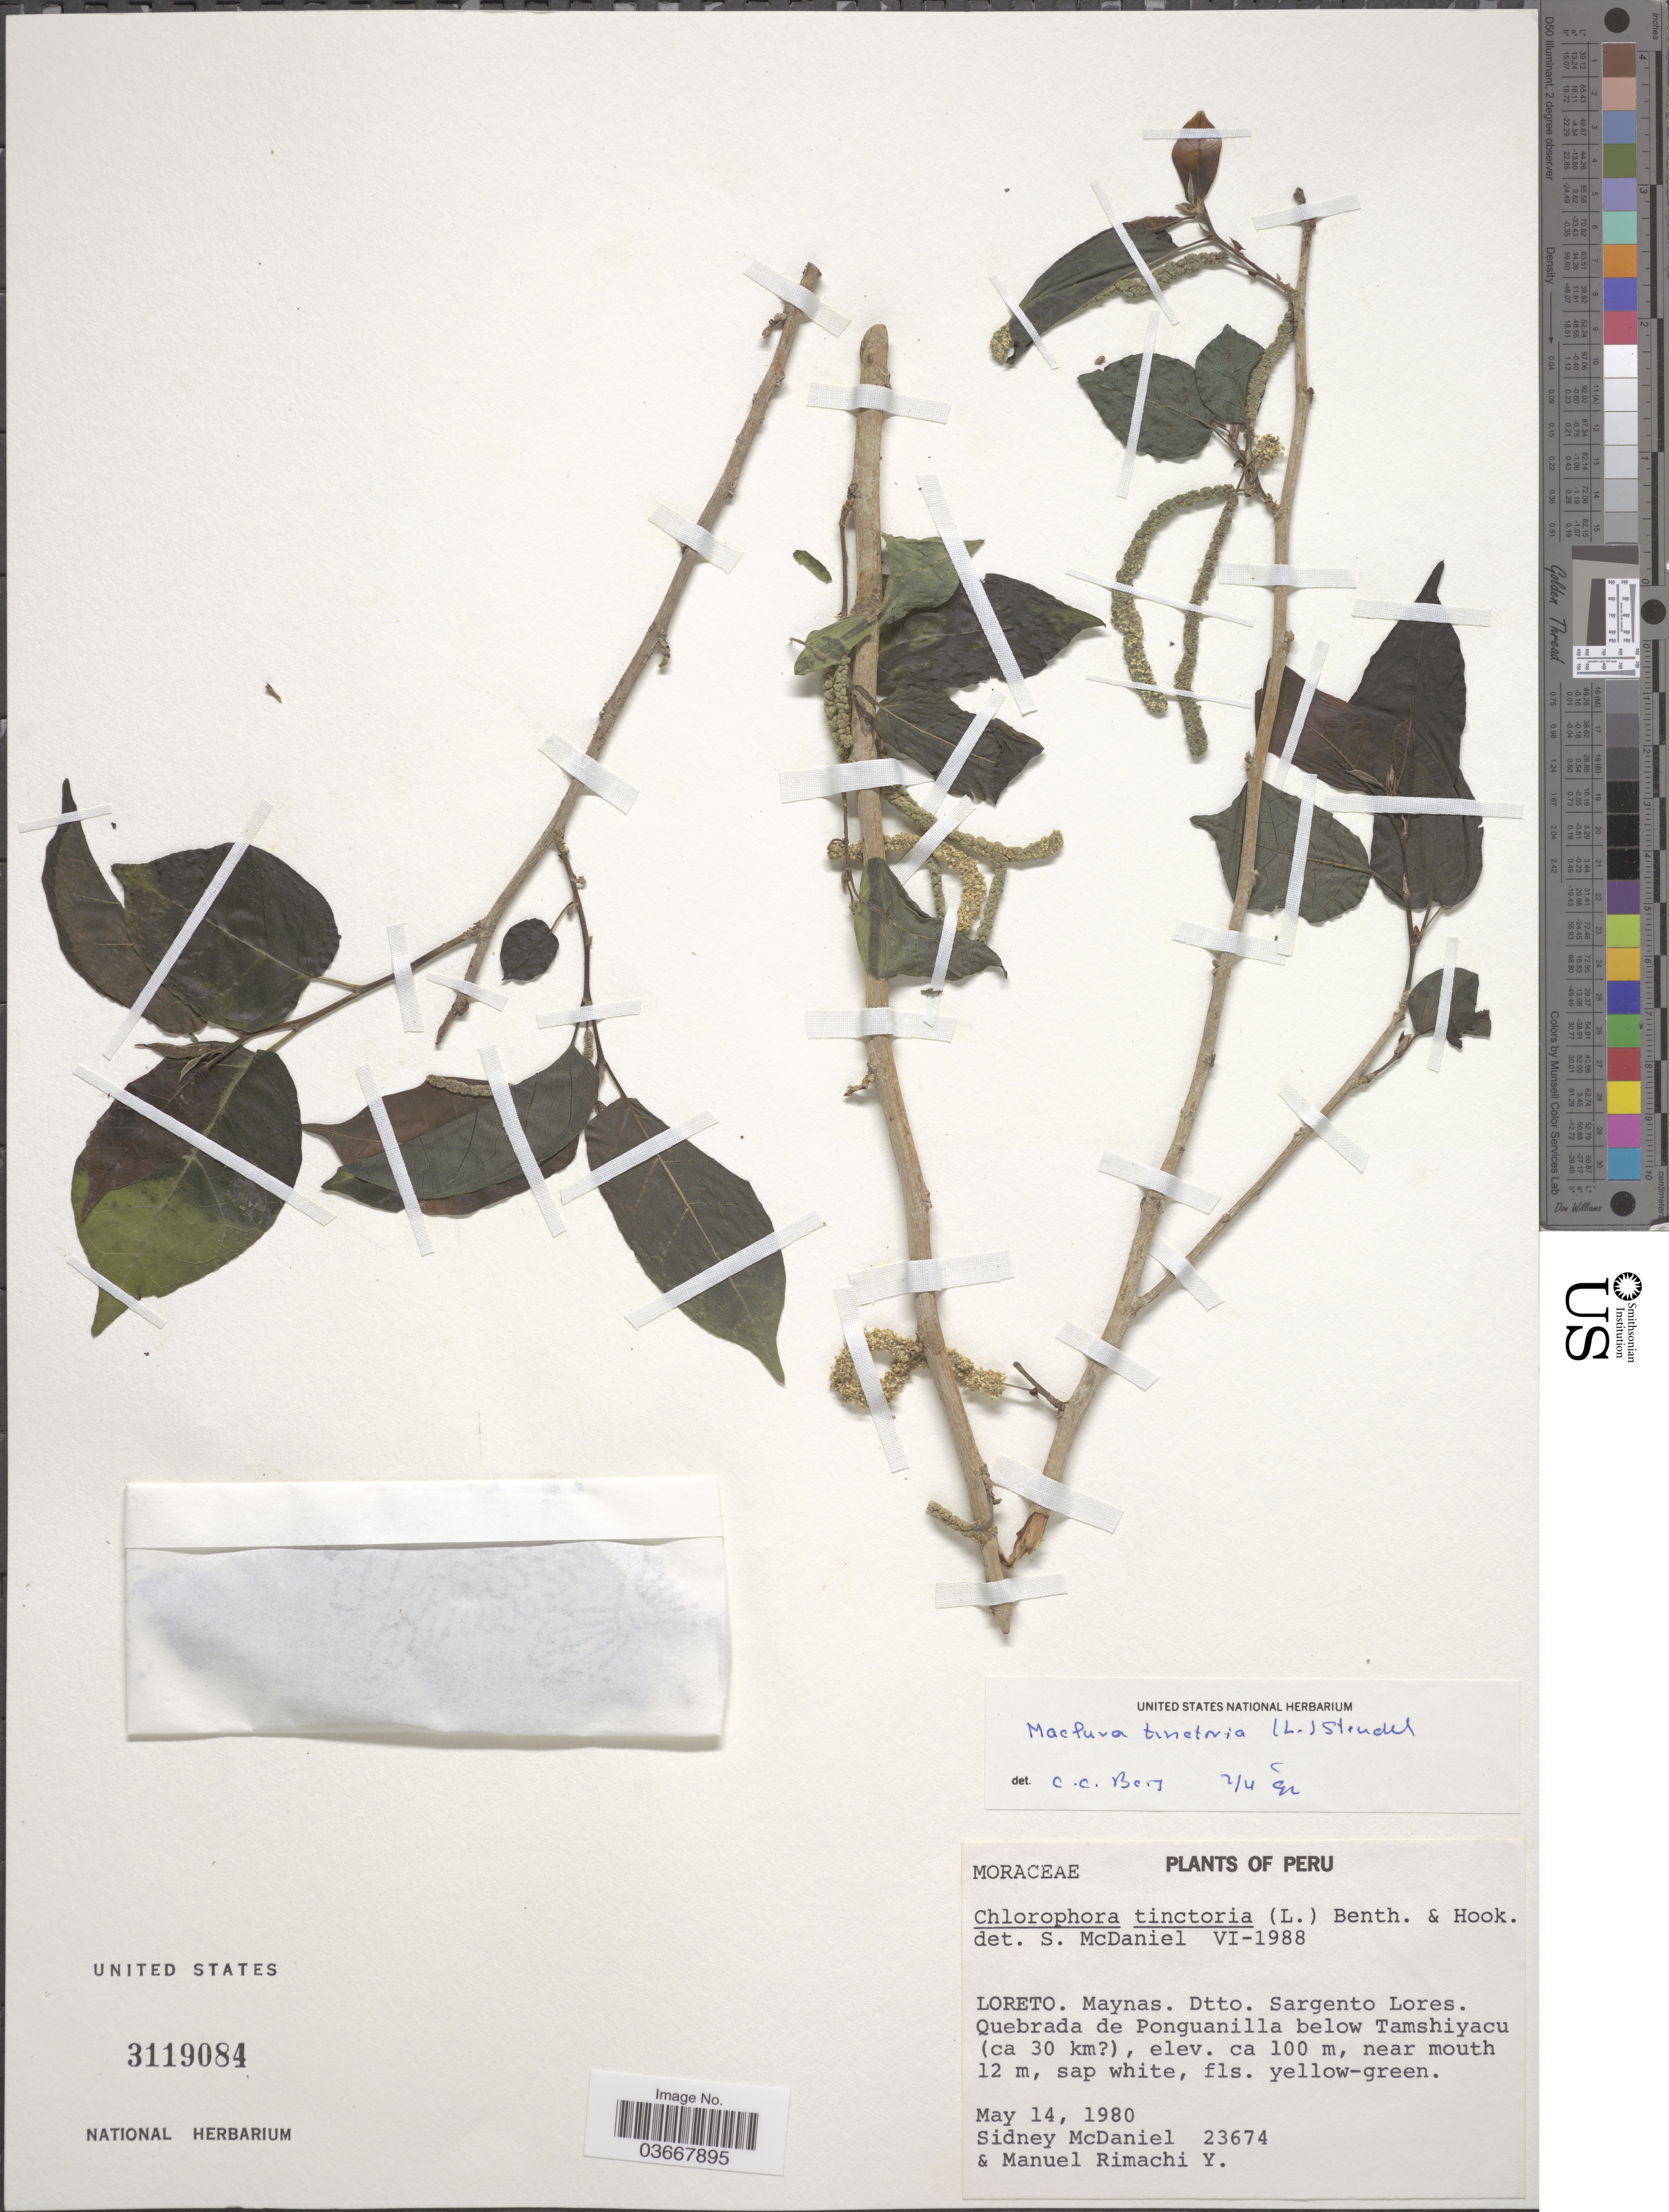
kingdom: Plantae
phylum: Tracheophyta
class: Magnoliopsida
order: Rosales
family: Moraceae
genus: Maclura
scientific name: Maclura tinctoria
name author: (L.) D. Don ex Steud.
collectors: S. McDaniel & M. Rimachi Y.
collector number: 23674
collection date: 1980-05-14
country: Peru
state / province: Loreto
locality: Maynas. Dtto. Sargento Lores. Quebrada de Ponguanilla below Tamshiyacu (ca 30 km?), near mouth 12 m.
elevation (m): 100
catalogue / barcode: US 3119084